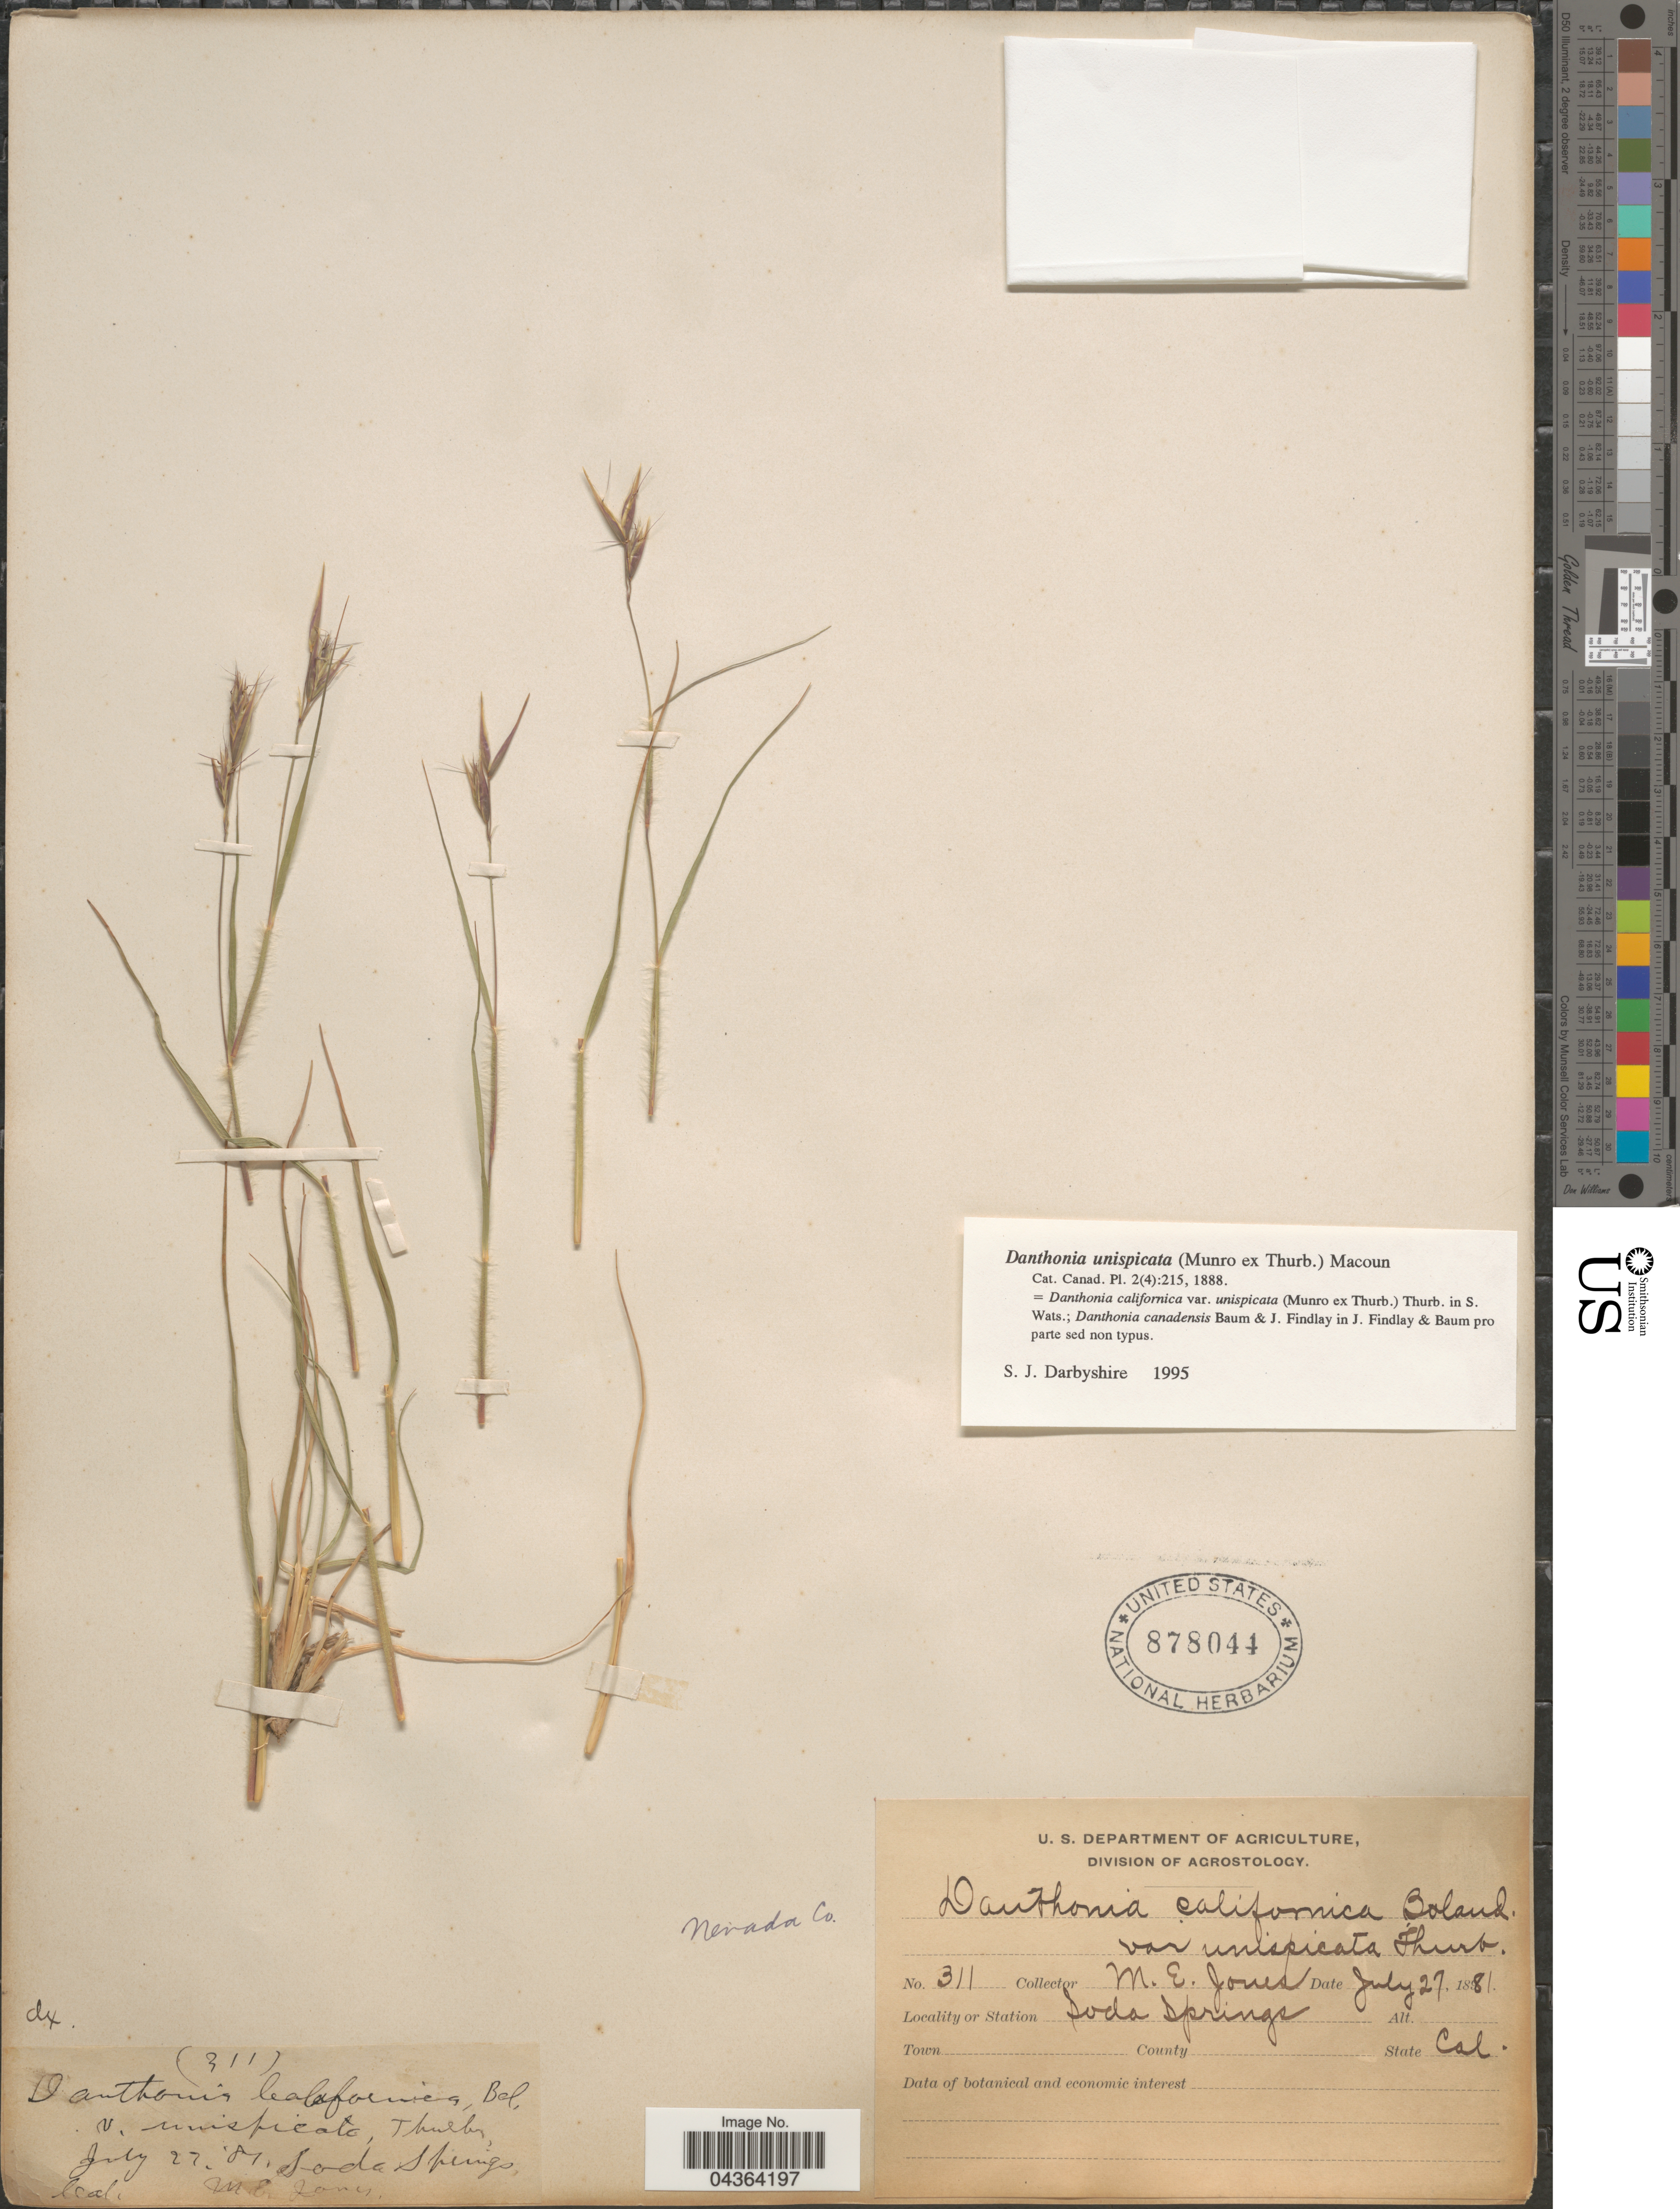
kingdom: Plantae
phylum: Tracheophyta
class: Liliopsida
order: Poales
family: Poaceae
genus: Danthonia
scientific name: Danthonia unispicata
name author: (Thurb.) Munro ex Macoun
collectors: M. E. Jones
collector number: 311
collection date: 1881-07-27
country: United States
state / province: California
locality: Station Soda Springs.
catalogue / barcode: US 878044